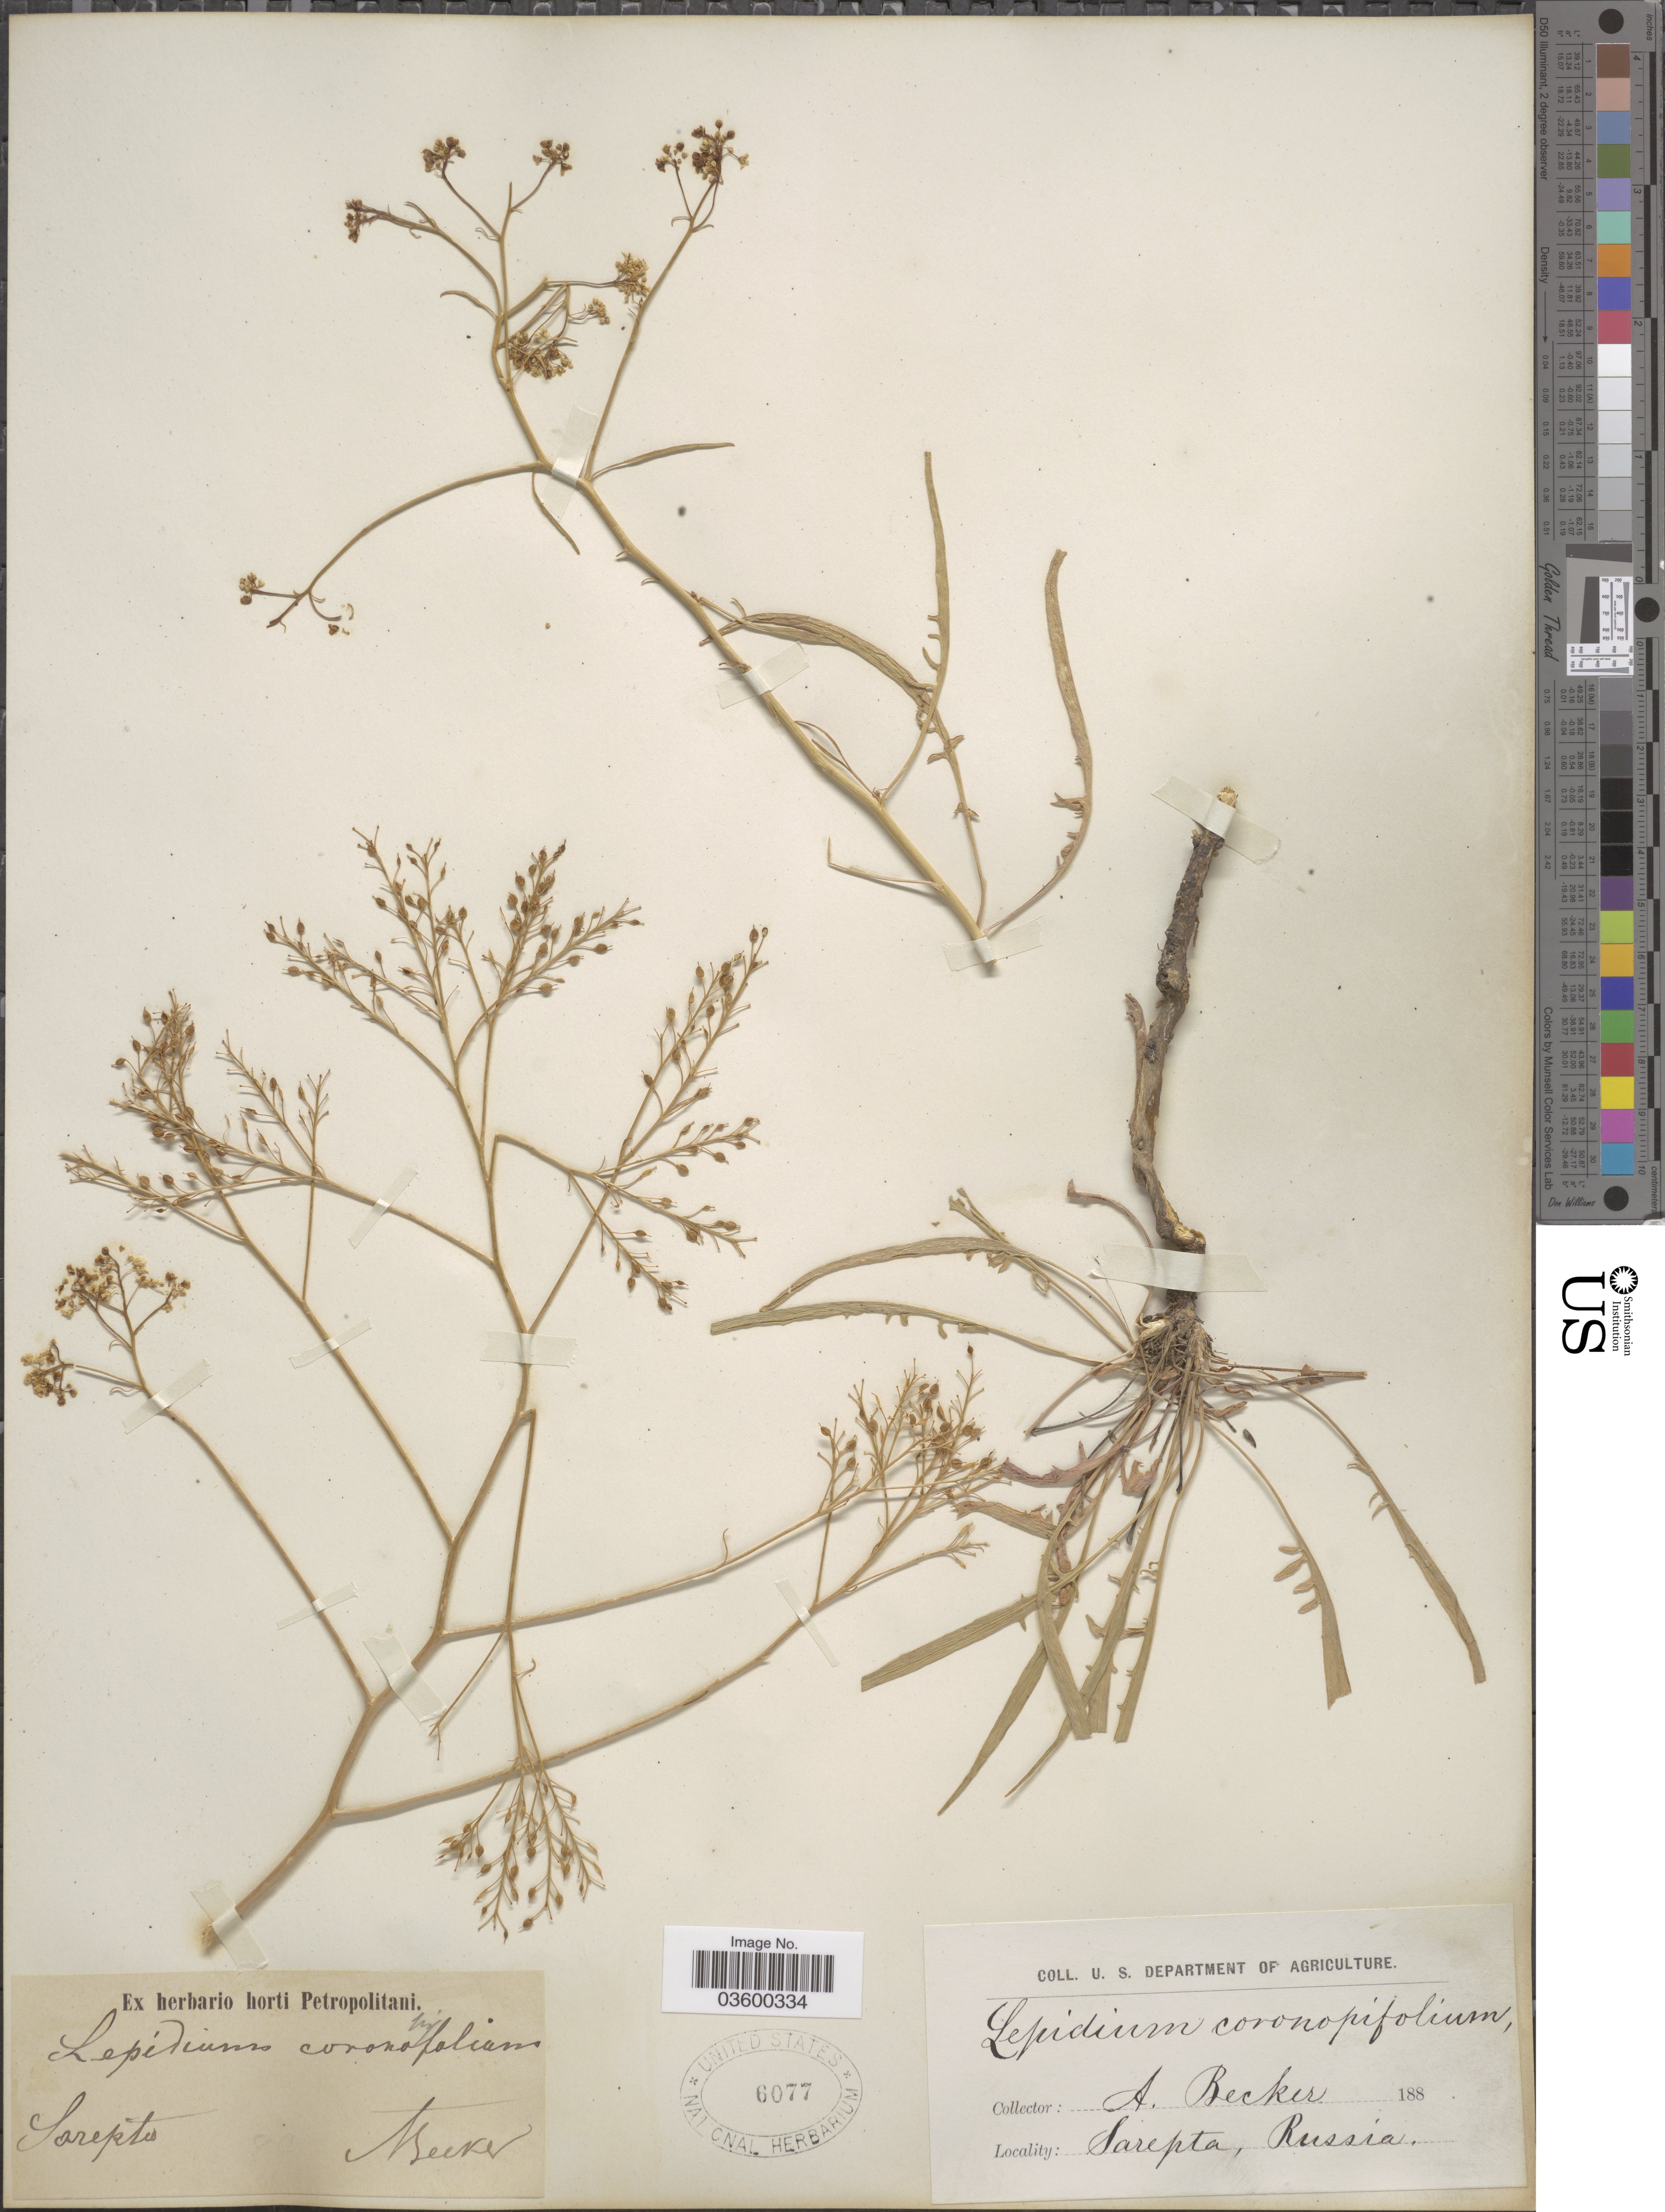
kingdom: Plantae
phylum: Tracheophyta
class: Magnoliopsida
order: Brassicales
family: Brassicaceae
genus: Lepidium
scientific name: Lepidium coronopifolium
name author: Fisch.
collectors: A. Becker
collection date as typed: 188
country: Russian Federation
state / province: Volgograd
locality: Sarepta.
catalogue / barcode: US 6077